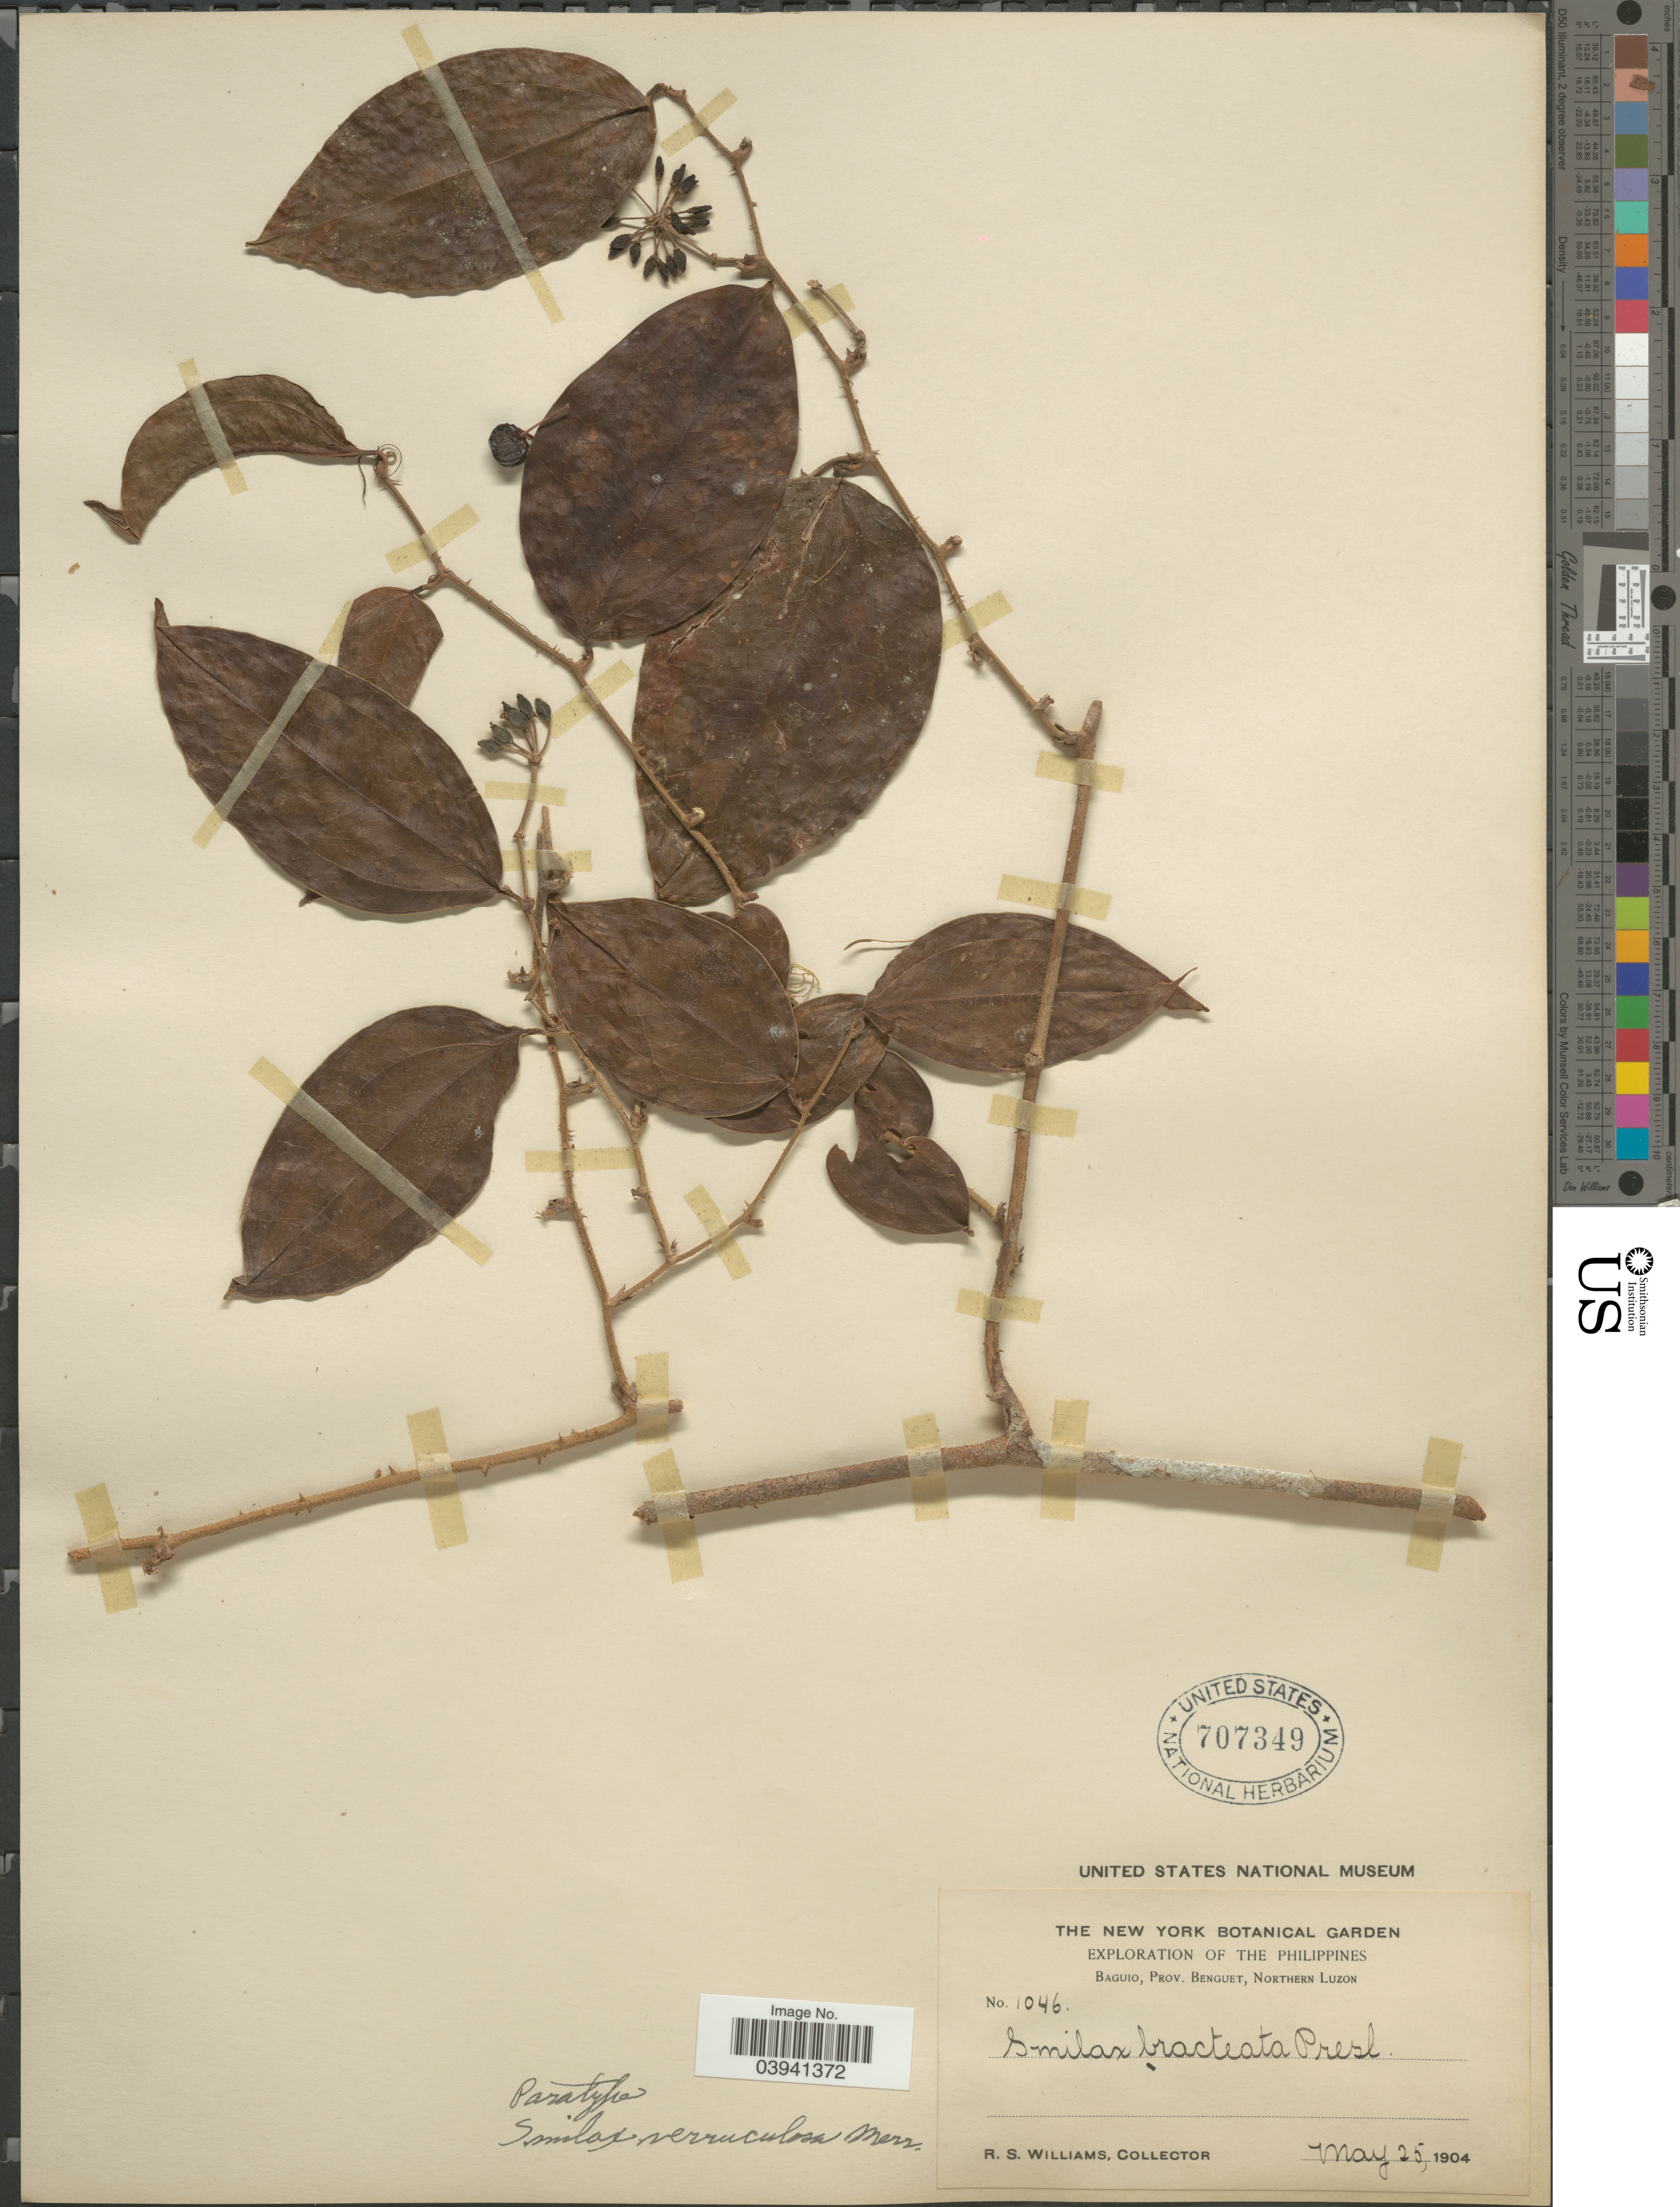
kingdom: Plantae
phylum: Tracheophyta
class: Liliopsida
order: Liliales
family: Smilacaceae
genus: Smilax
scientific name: Smilax verruculosa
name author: Merr.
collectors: R. S. Williams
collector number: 1046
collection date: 1904-05-25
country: Philippines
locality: Baguio, Prov. Benguet, Northern Luzon.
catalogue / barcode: US 707349